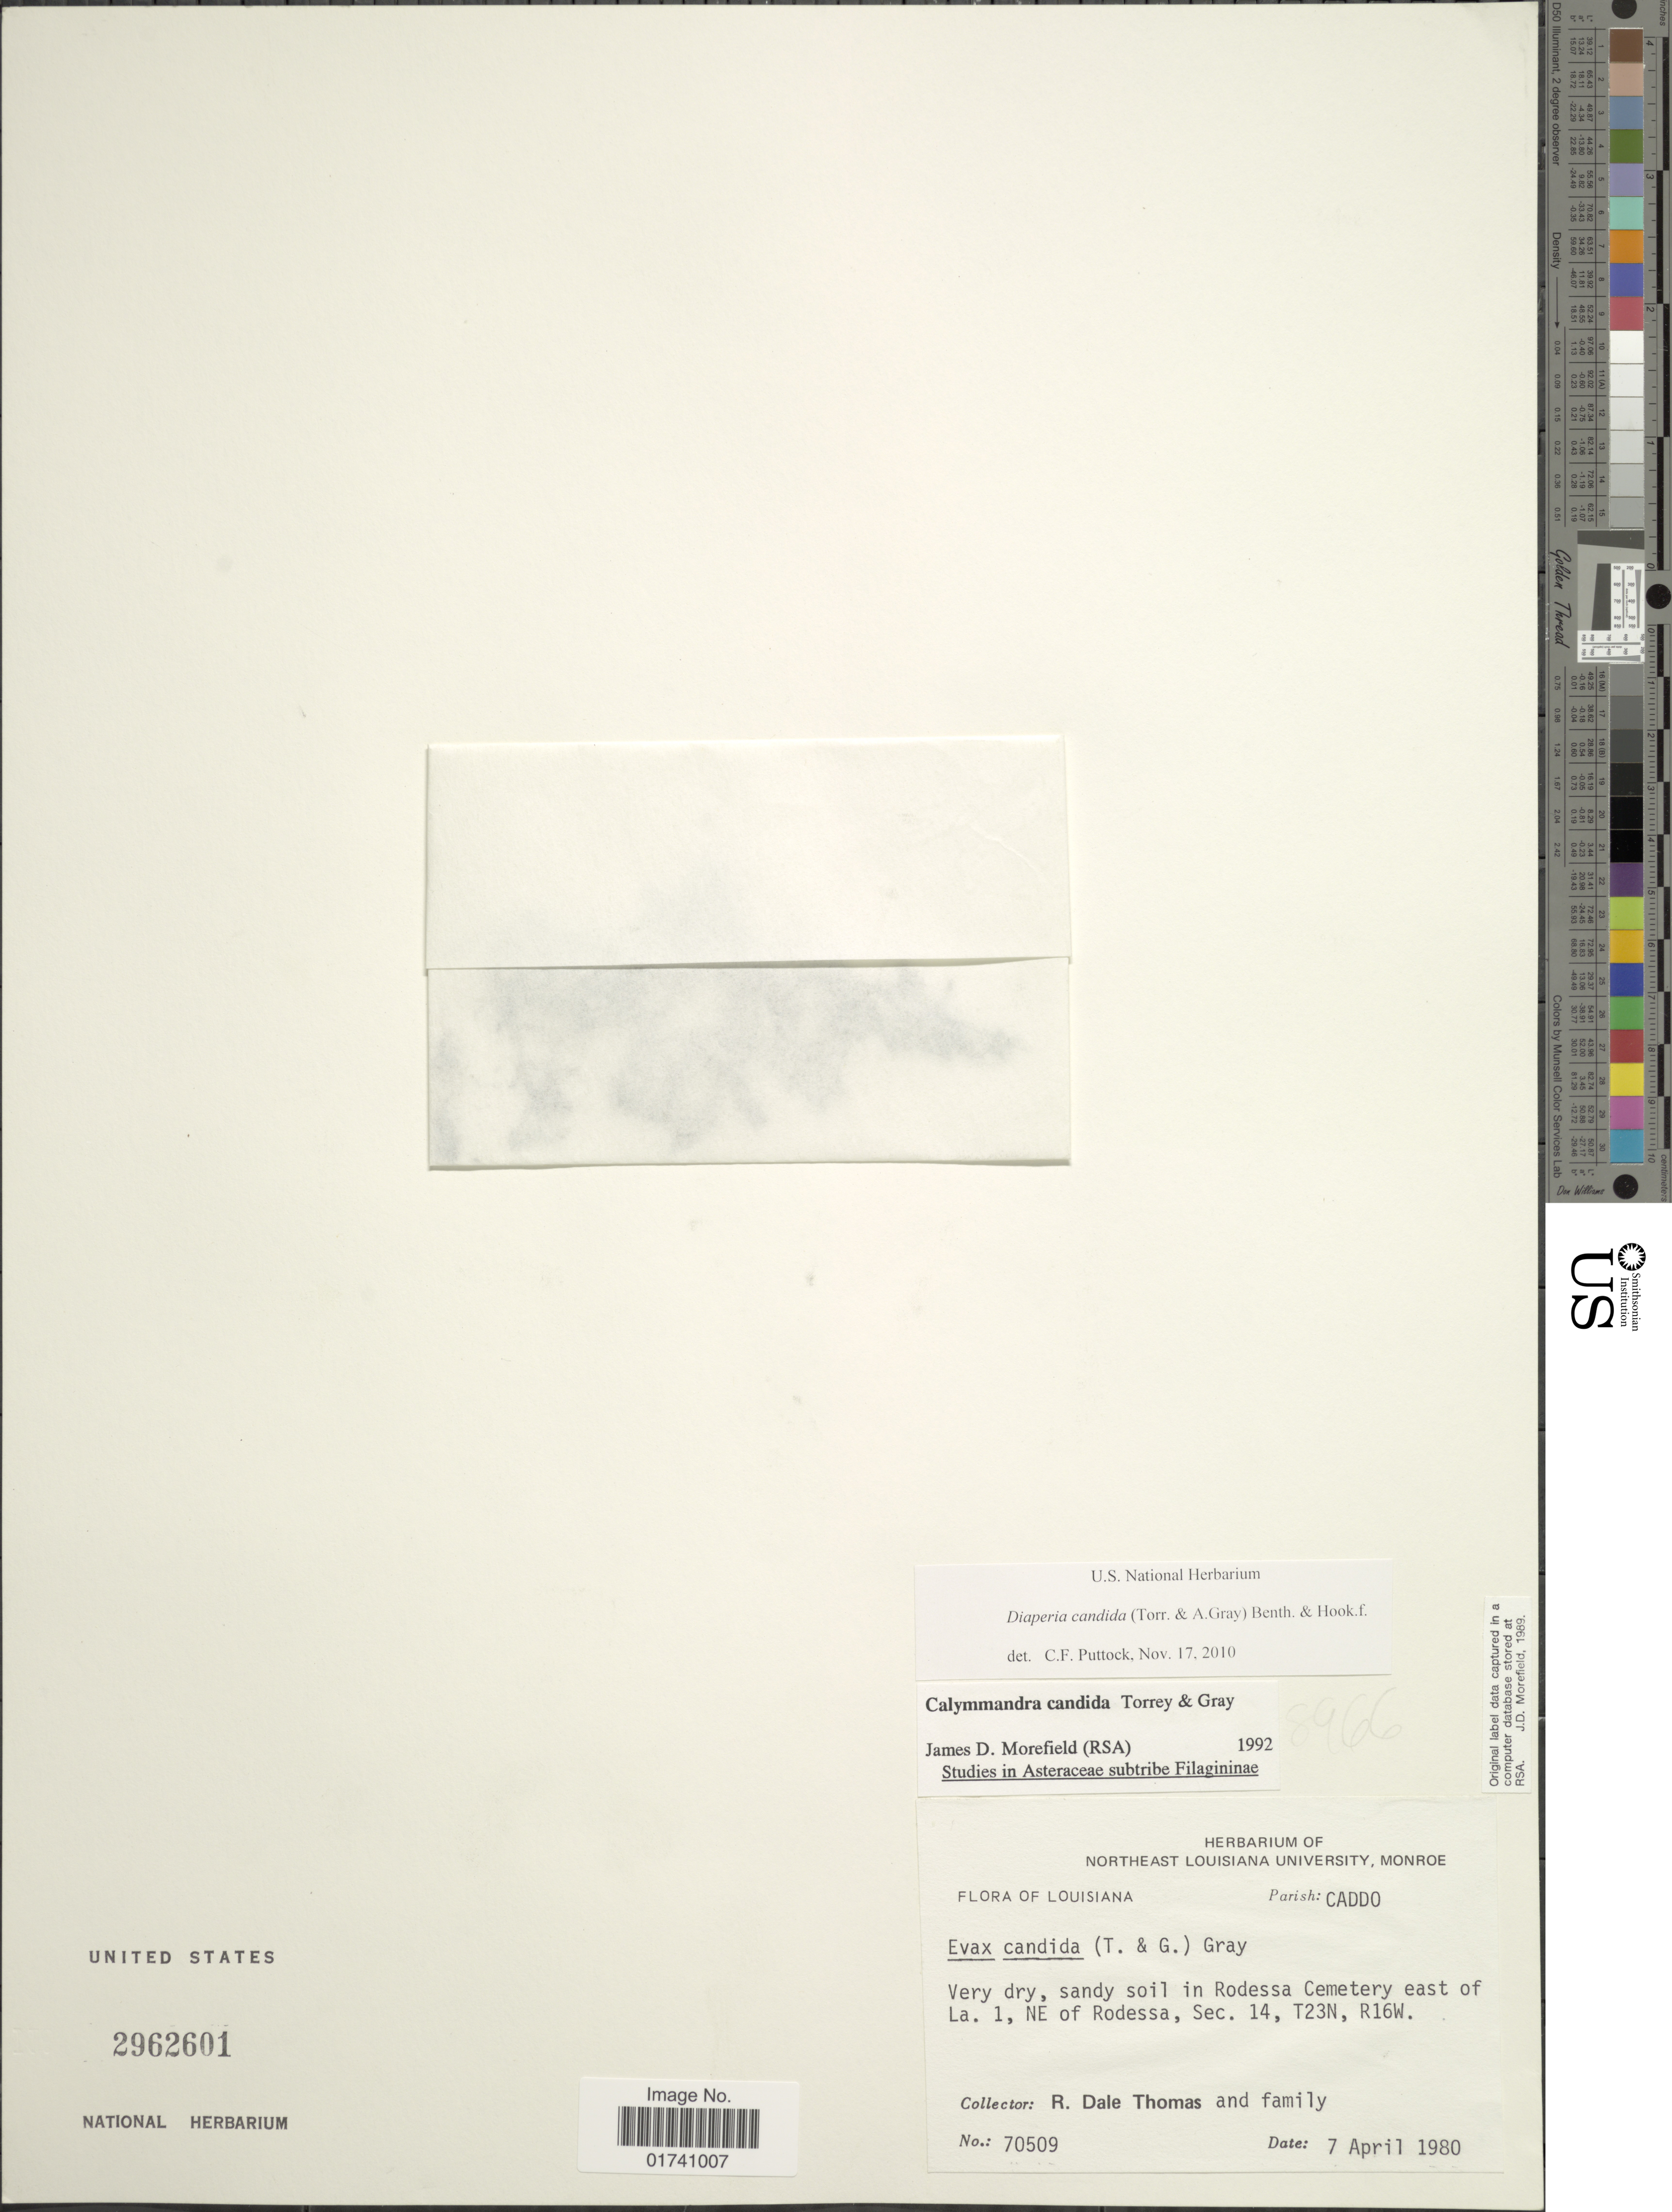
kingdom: Plantae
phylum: Tracheophyta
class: Magnoliopsida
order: Asterales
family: Asteraceae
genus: Diaperia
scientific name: Diaperia candida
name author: (Torr. & A. Gray) Benth. & Hook. f.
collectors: R. Thomas & et al.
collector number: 70509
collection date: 1980-04-07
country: United States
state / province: Louisiana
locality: Parish: Caddo. In Rodessa Cemetery east of La. 1, NE of Rodessa, Sec. 14, T23N, R16W.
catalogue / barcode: US 2962601